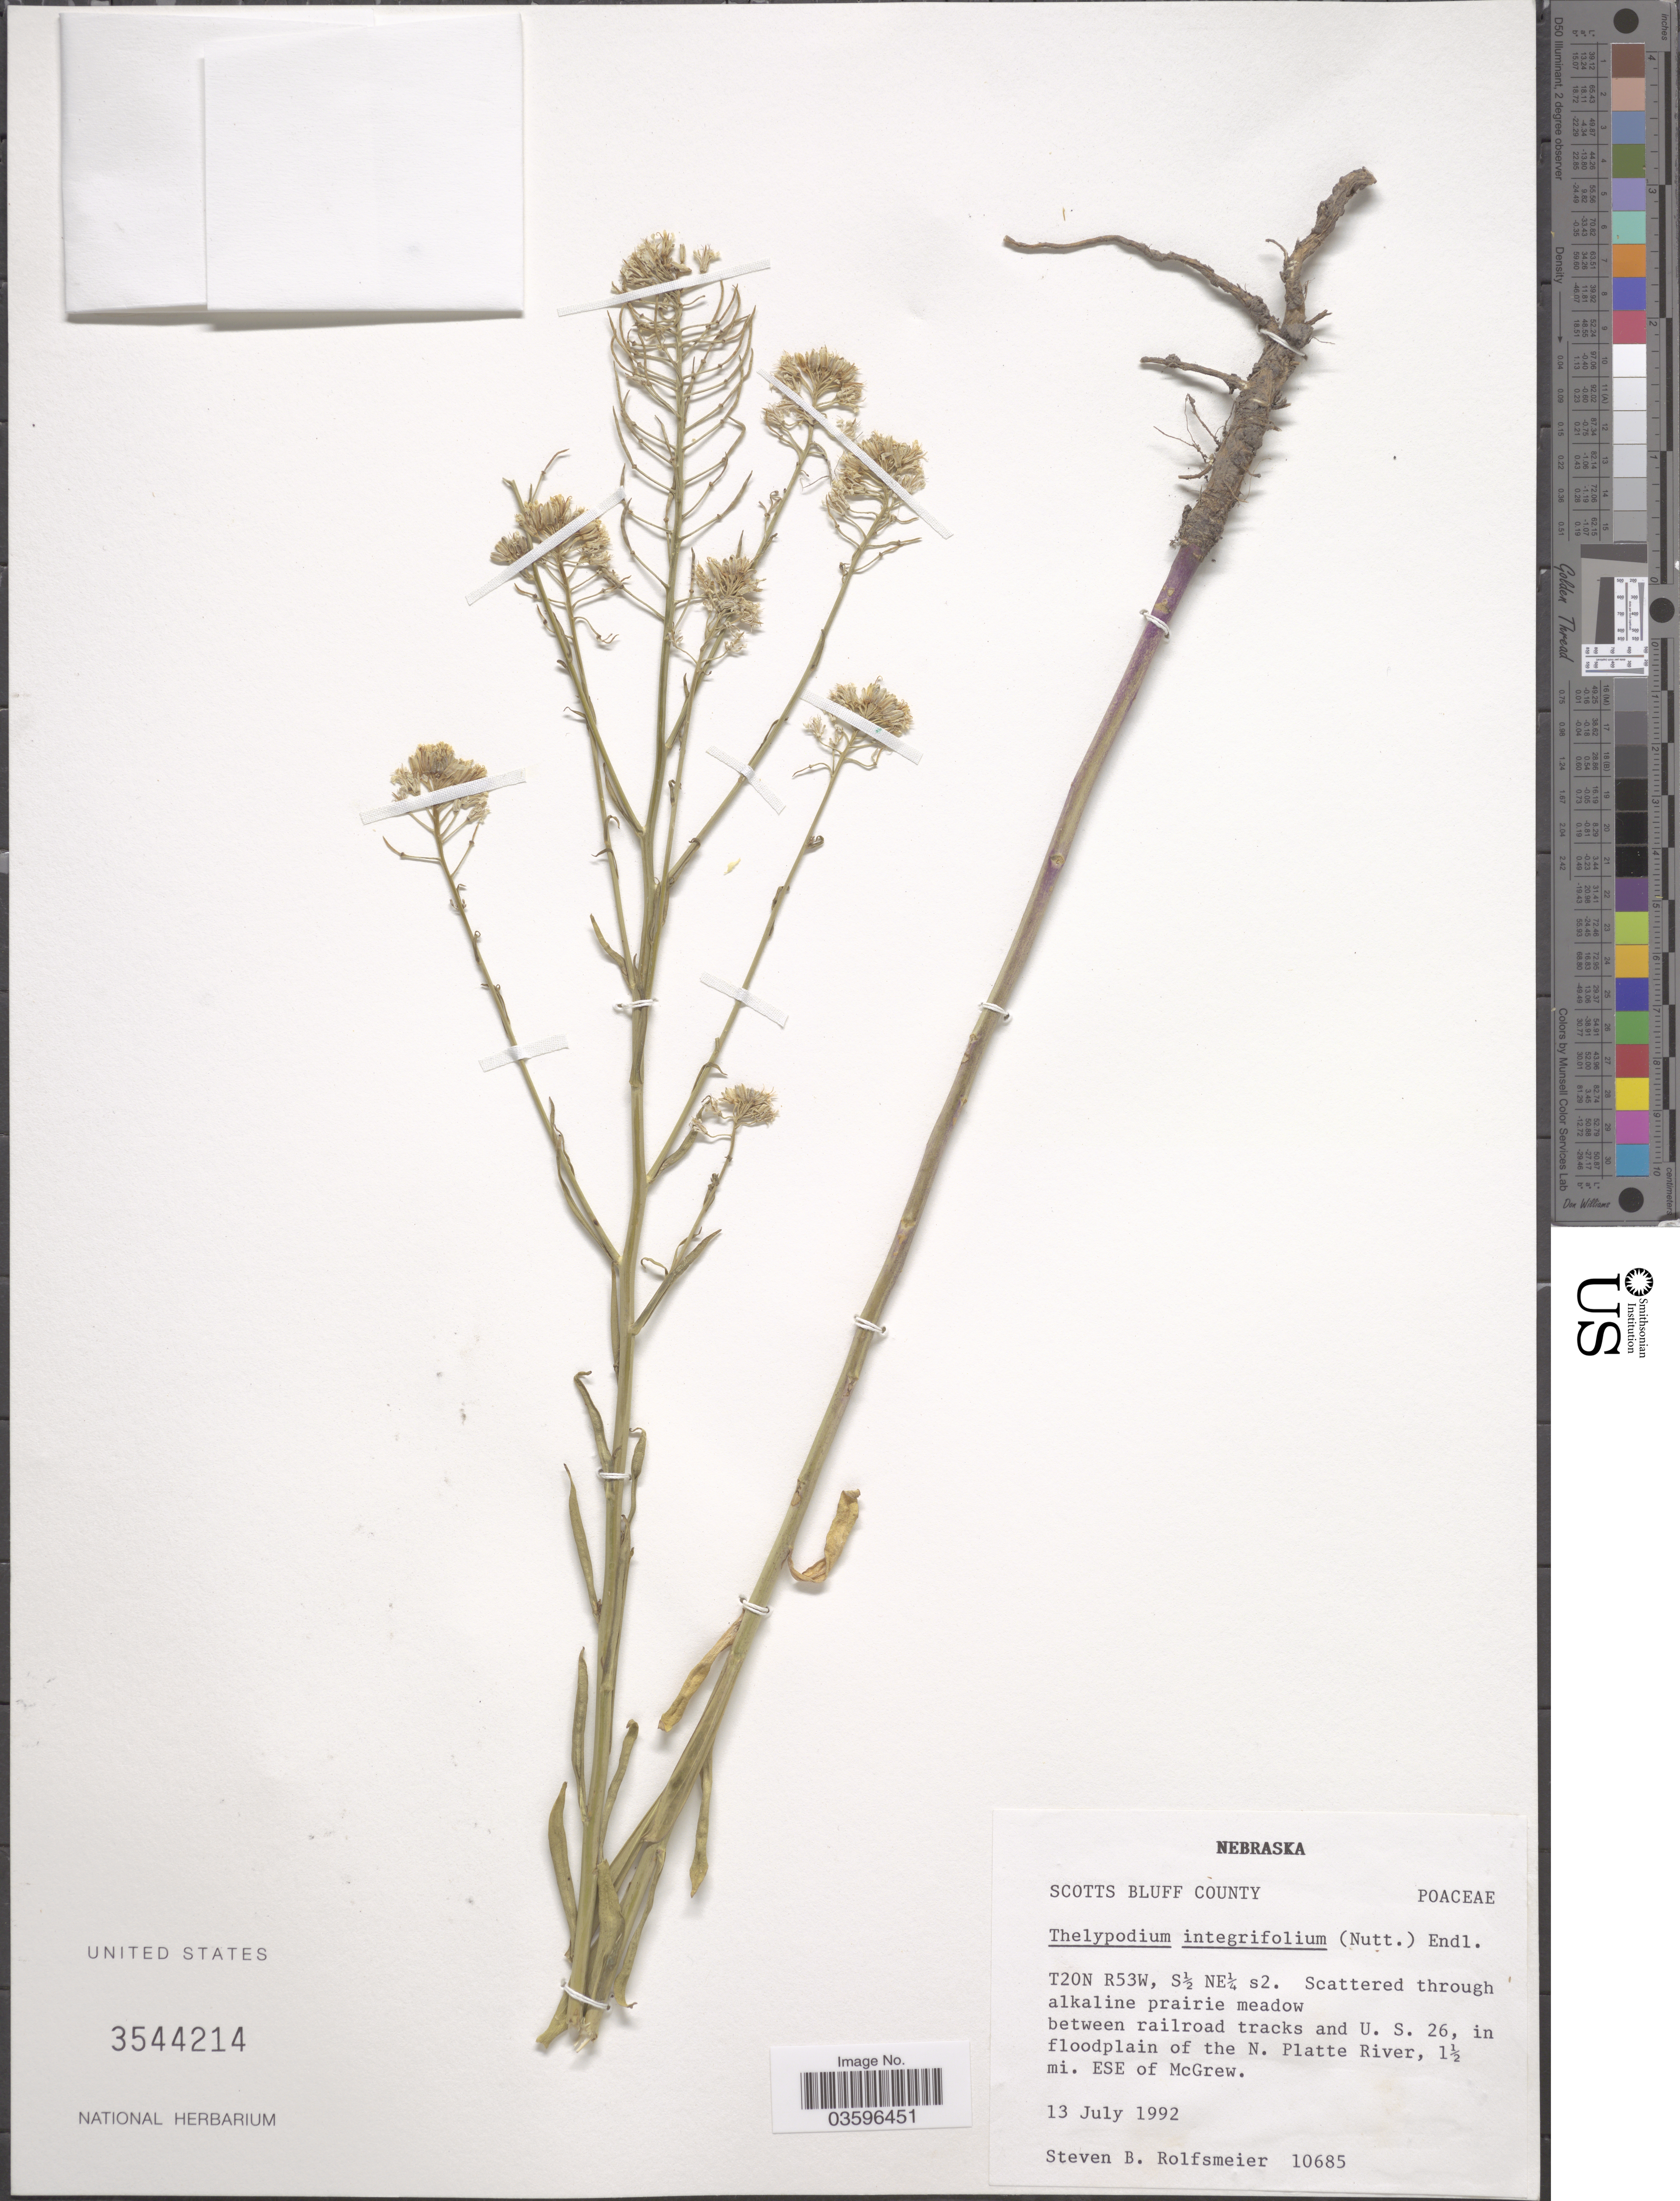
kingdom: Plantae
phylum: Tracheophyta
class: Magnoliopsida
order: Brassicales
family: Brassicaceae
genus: Thelypodium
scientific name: Thelypodium integrifolium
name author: (Nutt.) Endl.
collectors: S. Rolfsmeier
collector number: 10685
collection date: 1992-07-13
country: United States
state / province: Nebraska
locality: T20N R53W, S½ NE¼ s2. Between railroad tracks and U. S. 26, in floodplain of the N. Platte River, 1½ mi. ESE of McGrew.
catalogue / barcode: US 3544214